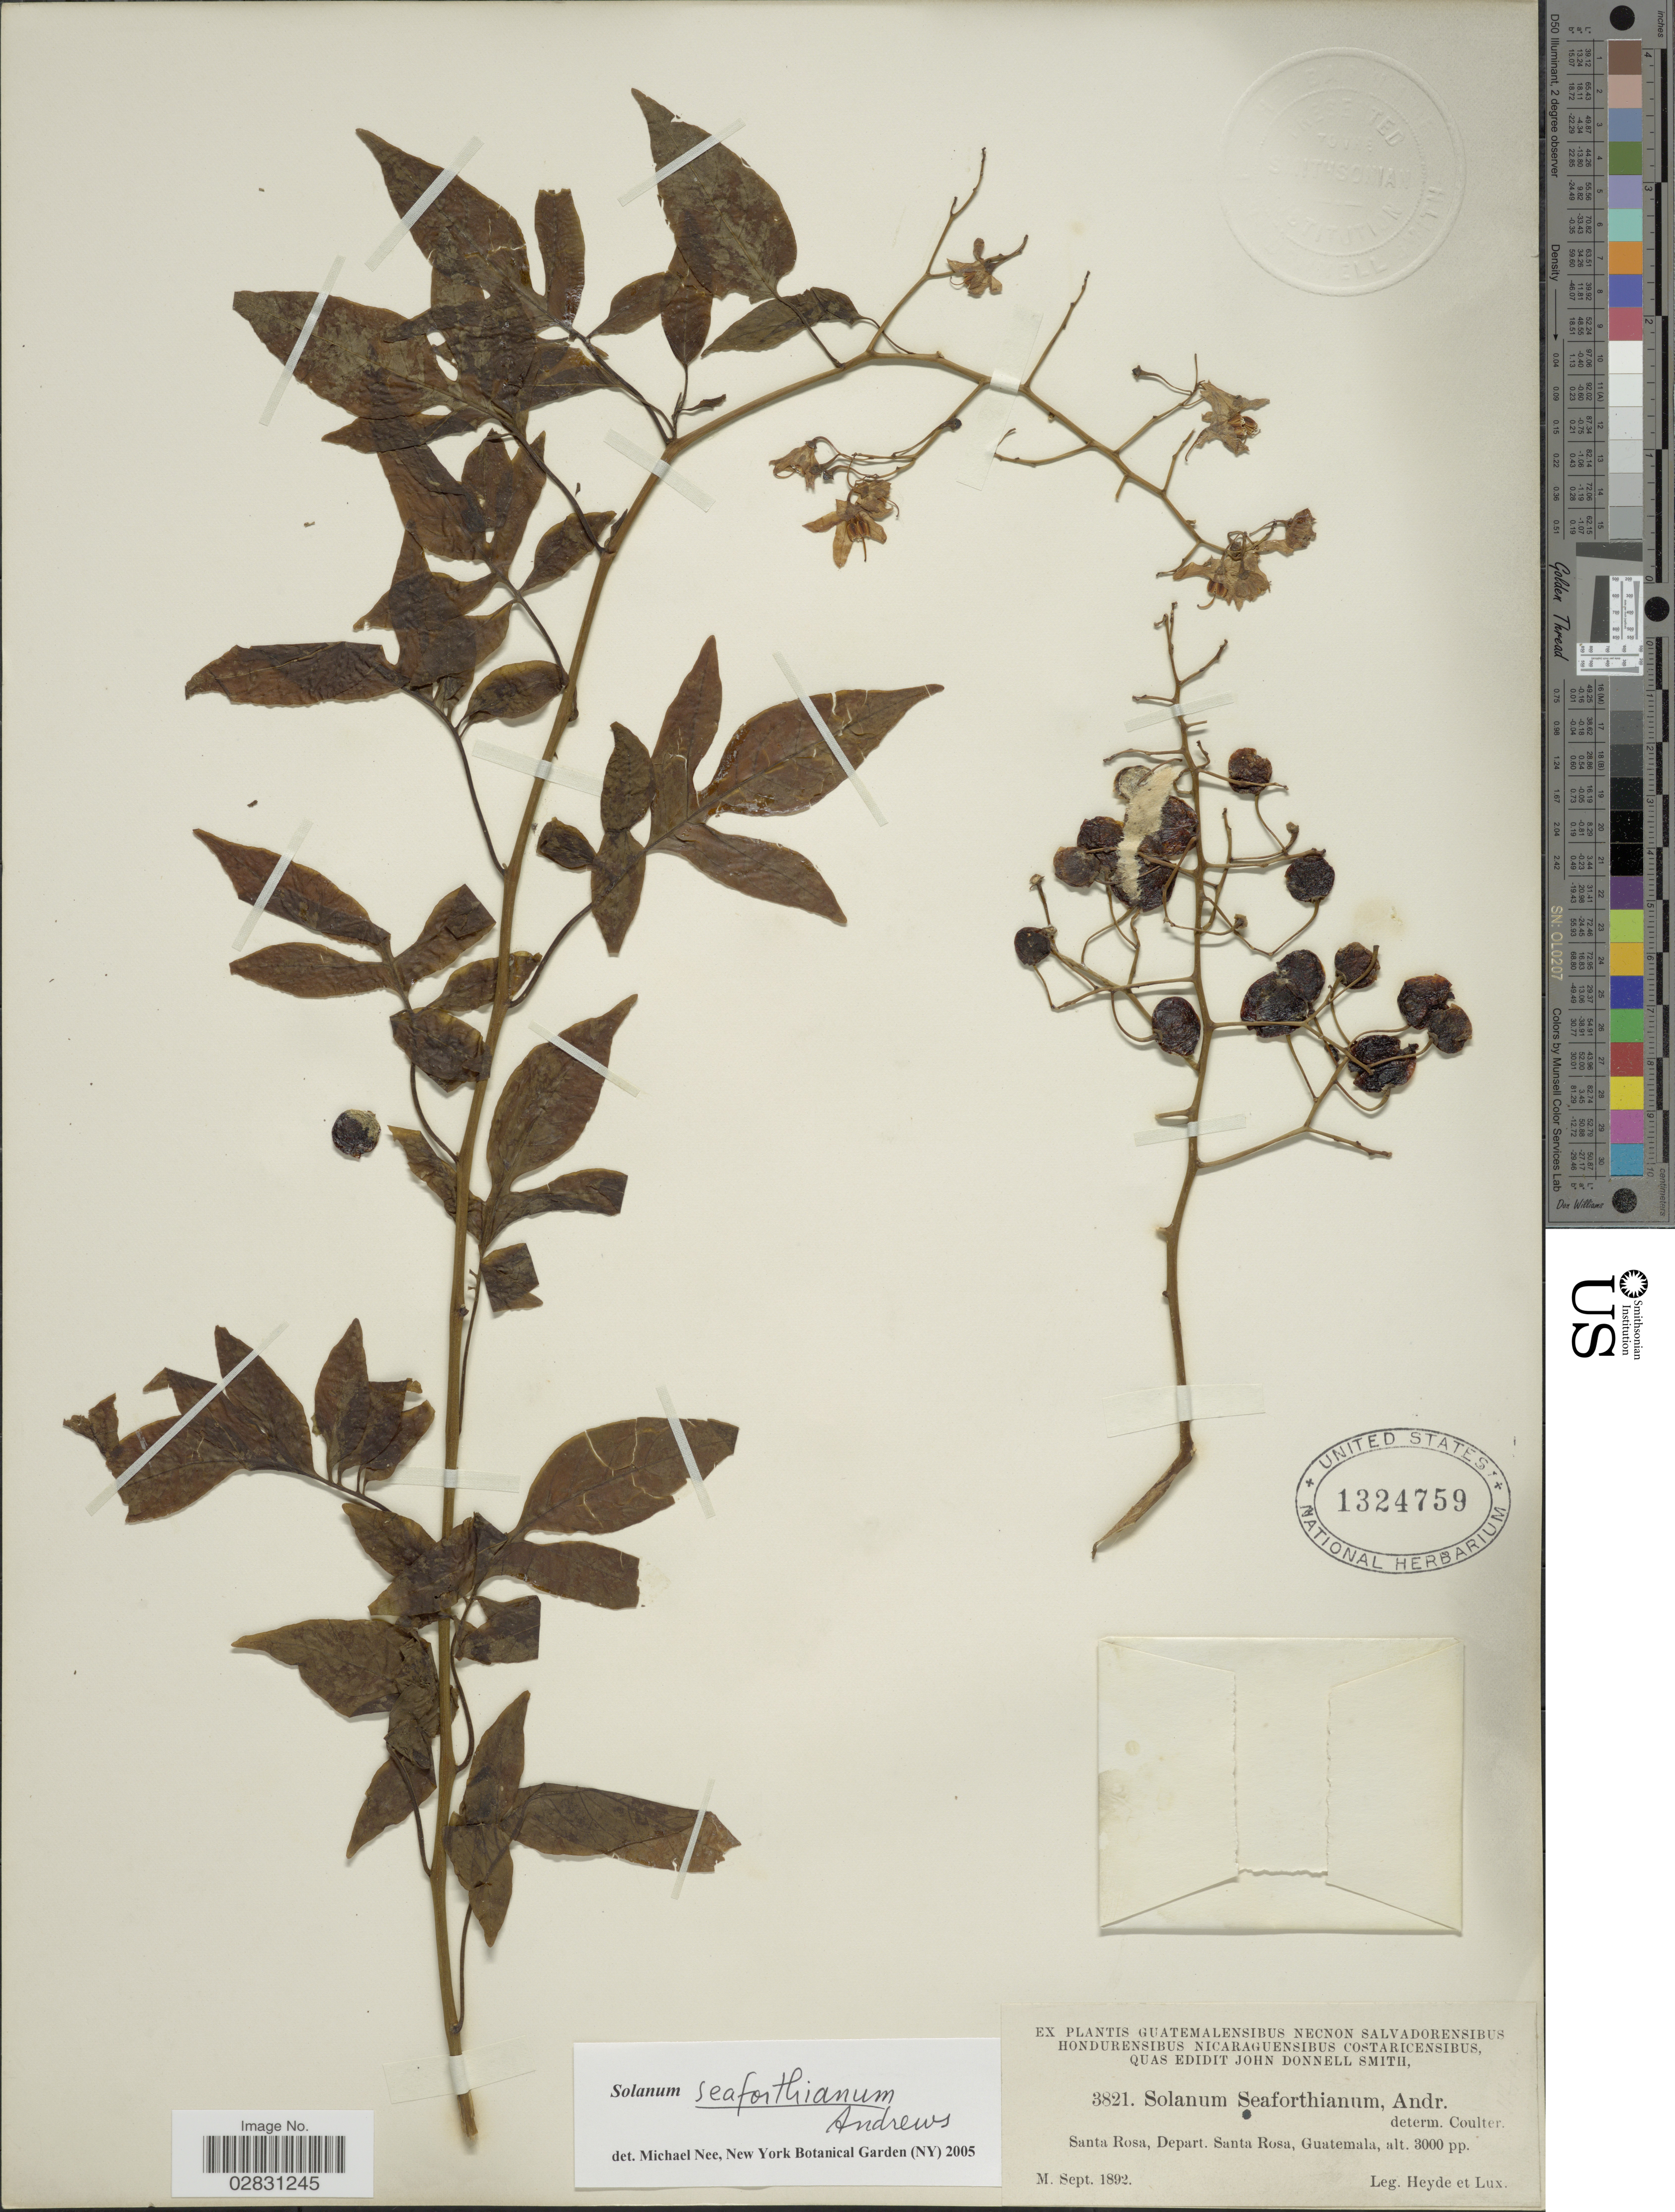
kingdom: Plantae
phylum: Tracheophyta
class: Magnoliopsida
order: Solanales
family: Solanaceae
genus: Solanum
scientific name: Solanum seaforthianum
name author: Andrews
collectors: Heyde & Lux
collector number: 3821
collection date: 1892-09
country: Guatemala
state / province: Santa Rosa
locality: Depart. Santa Rosa.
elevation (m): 914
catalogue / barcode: US 1324759